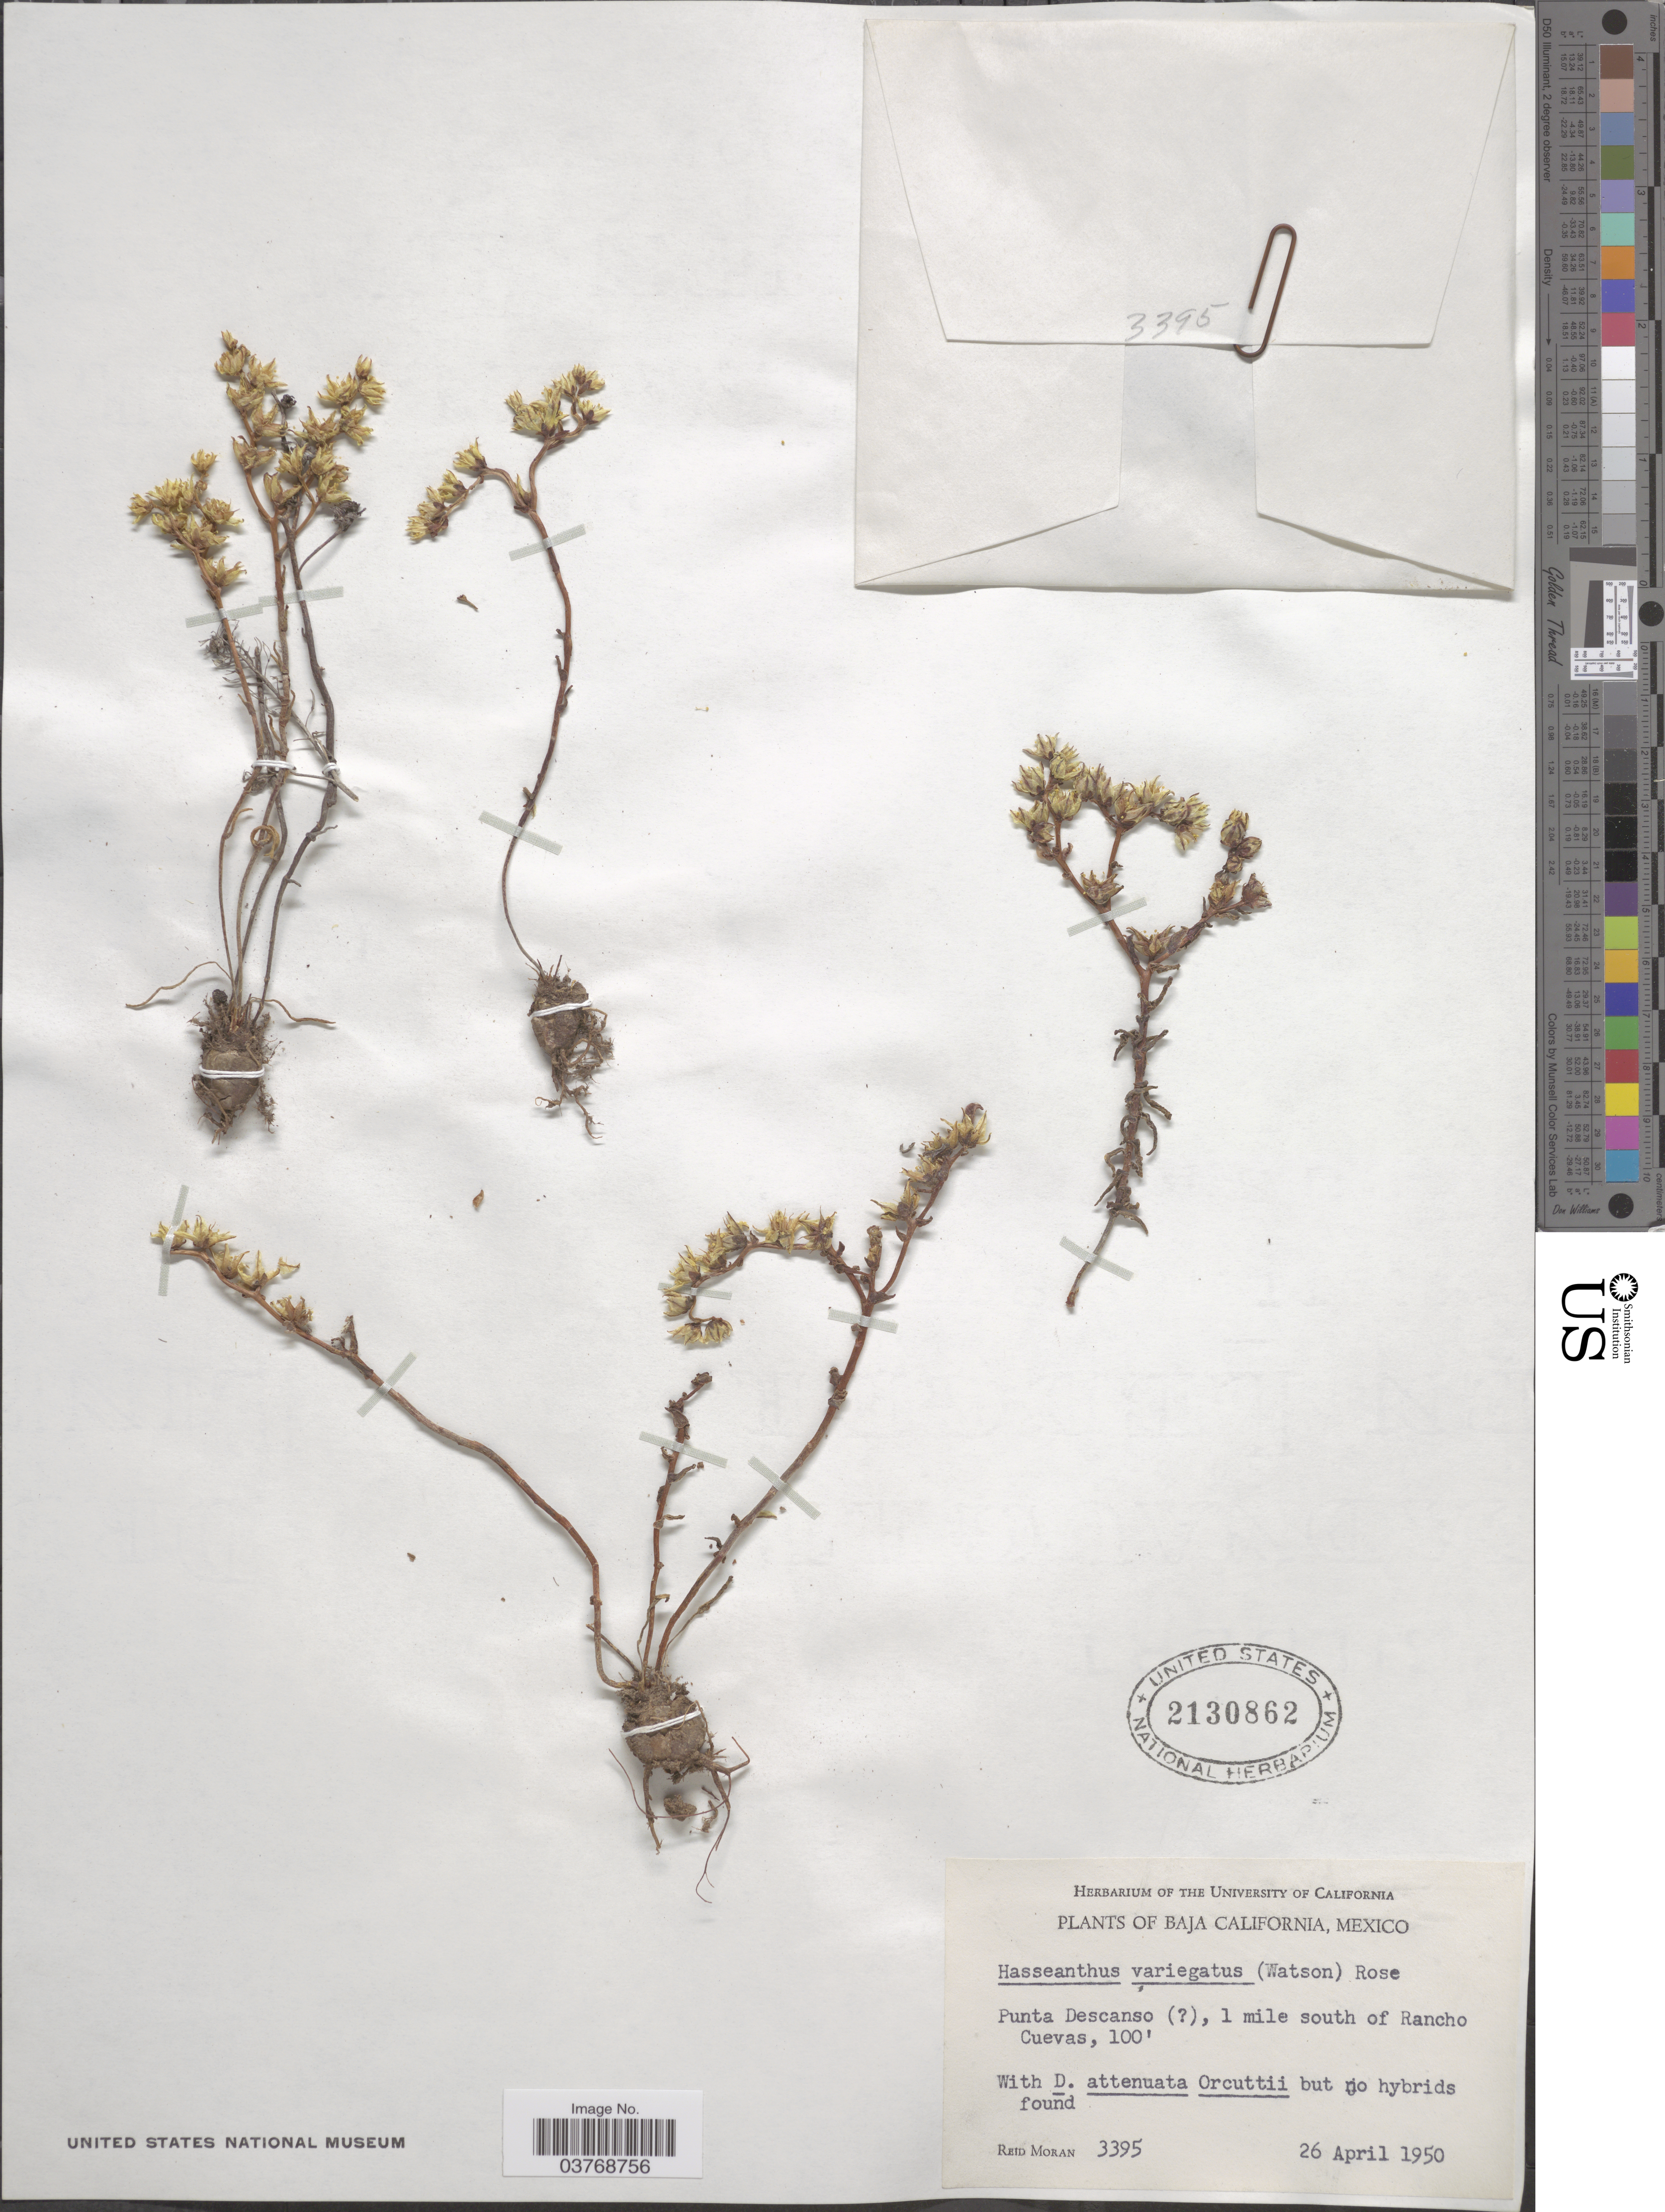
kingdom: Plantae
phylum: Tracheophyta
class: Magnoliopsida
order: Saxifragales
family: Crassulaceae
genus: Dudleya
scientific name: Dudleya variegata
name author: (S. Watson) Moran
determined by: Strong, Mark T., (BOT), Smithsonian Institution - National Museum of Natural History (UNITED STATES)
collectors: R. V. Moran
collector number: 3395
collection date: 1950-04-26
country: Mexico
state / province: Baja California Norte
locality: Punta Descanso ( [unsure placement]), 1 mile south of Rancho Cuevas.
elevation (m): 30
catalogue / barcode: US 2130862